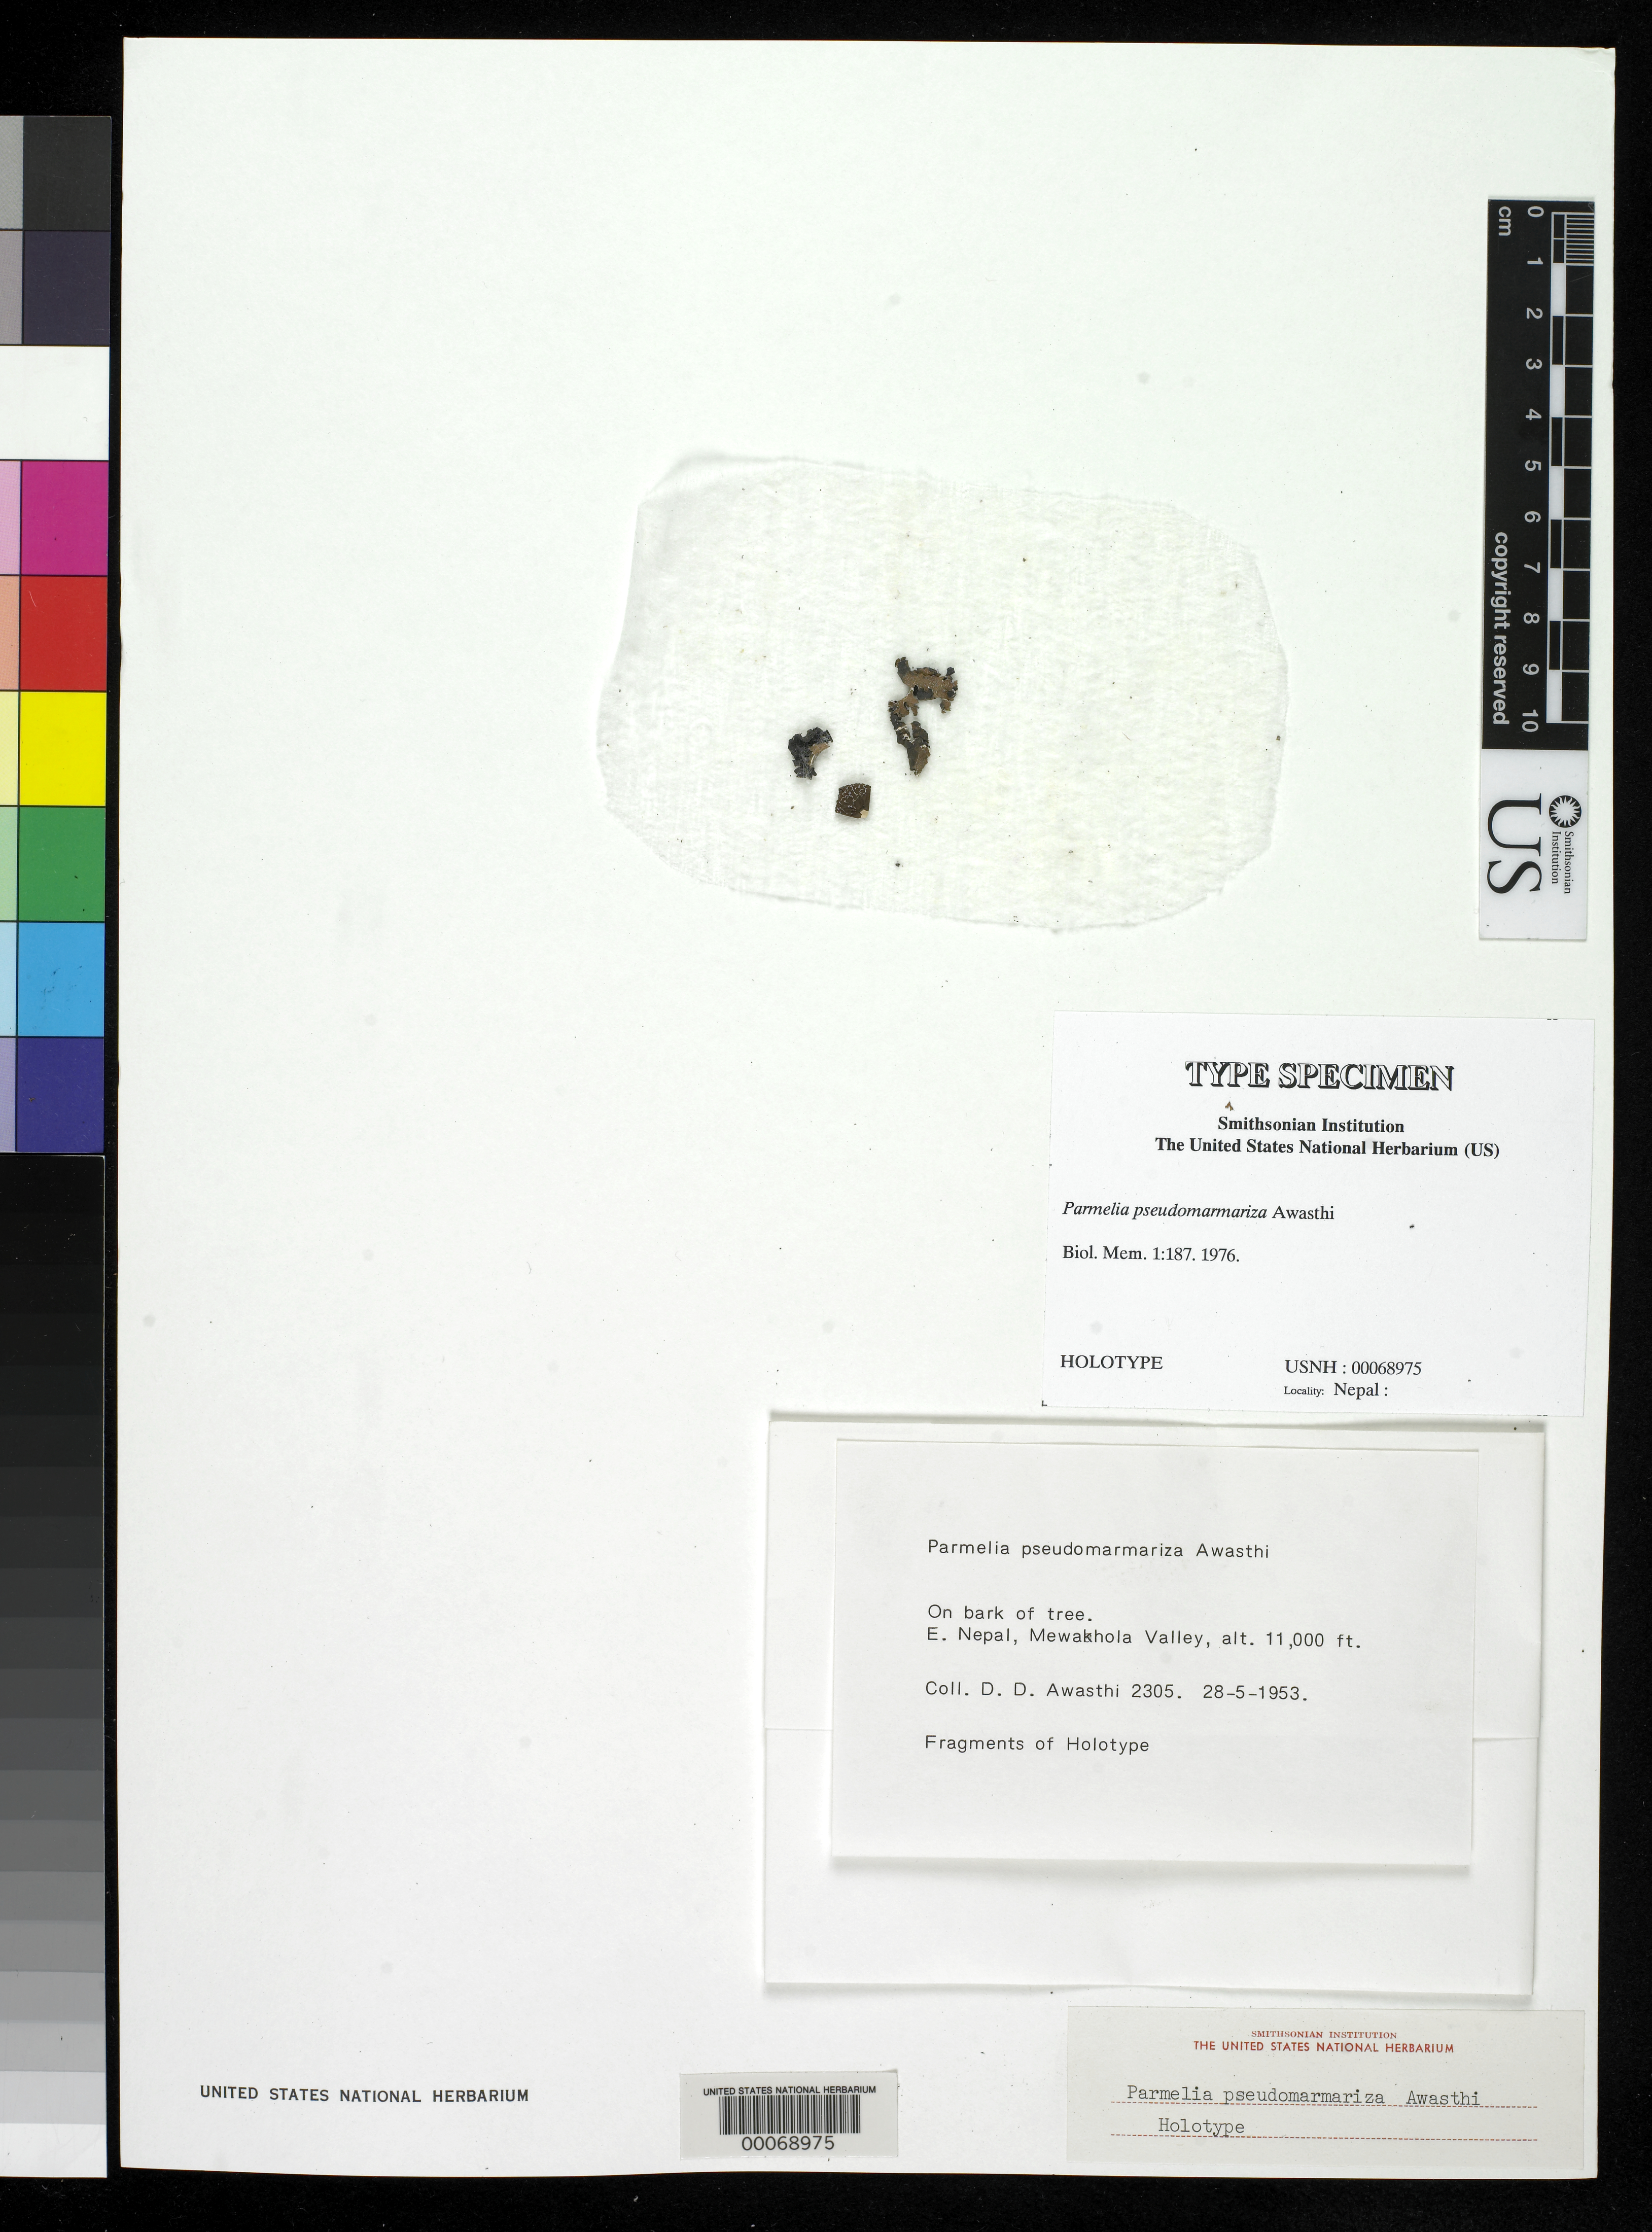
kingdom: Fungi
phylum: Ascomycota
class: Lecanoromycetes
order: Lecanorales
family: Parmeliaceae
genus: Parmelia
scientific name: Parmelia pseudomarmariza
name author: D.D. Awasthi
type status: Holotype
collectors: D. Awasthi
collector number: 2305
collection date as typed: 28 May 1953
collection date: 1953-05-28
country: Nepal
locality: E Nepal, Mewakhola Valley.